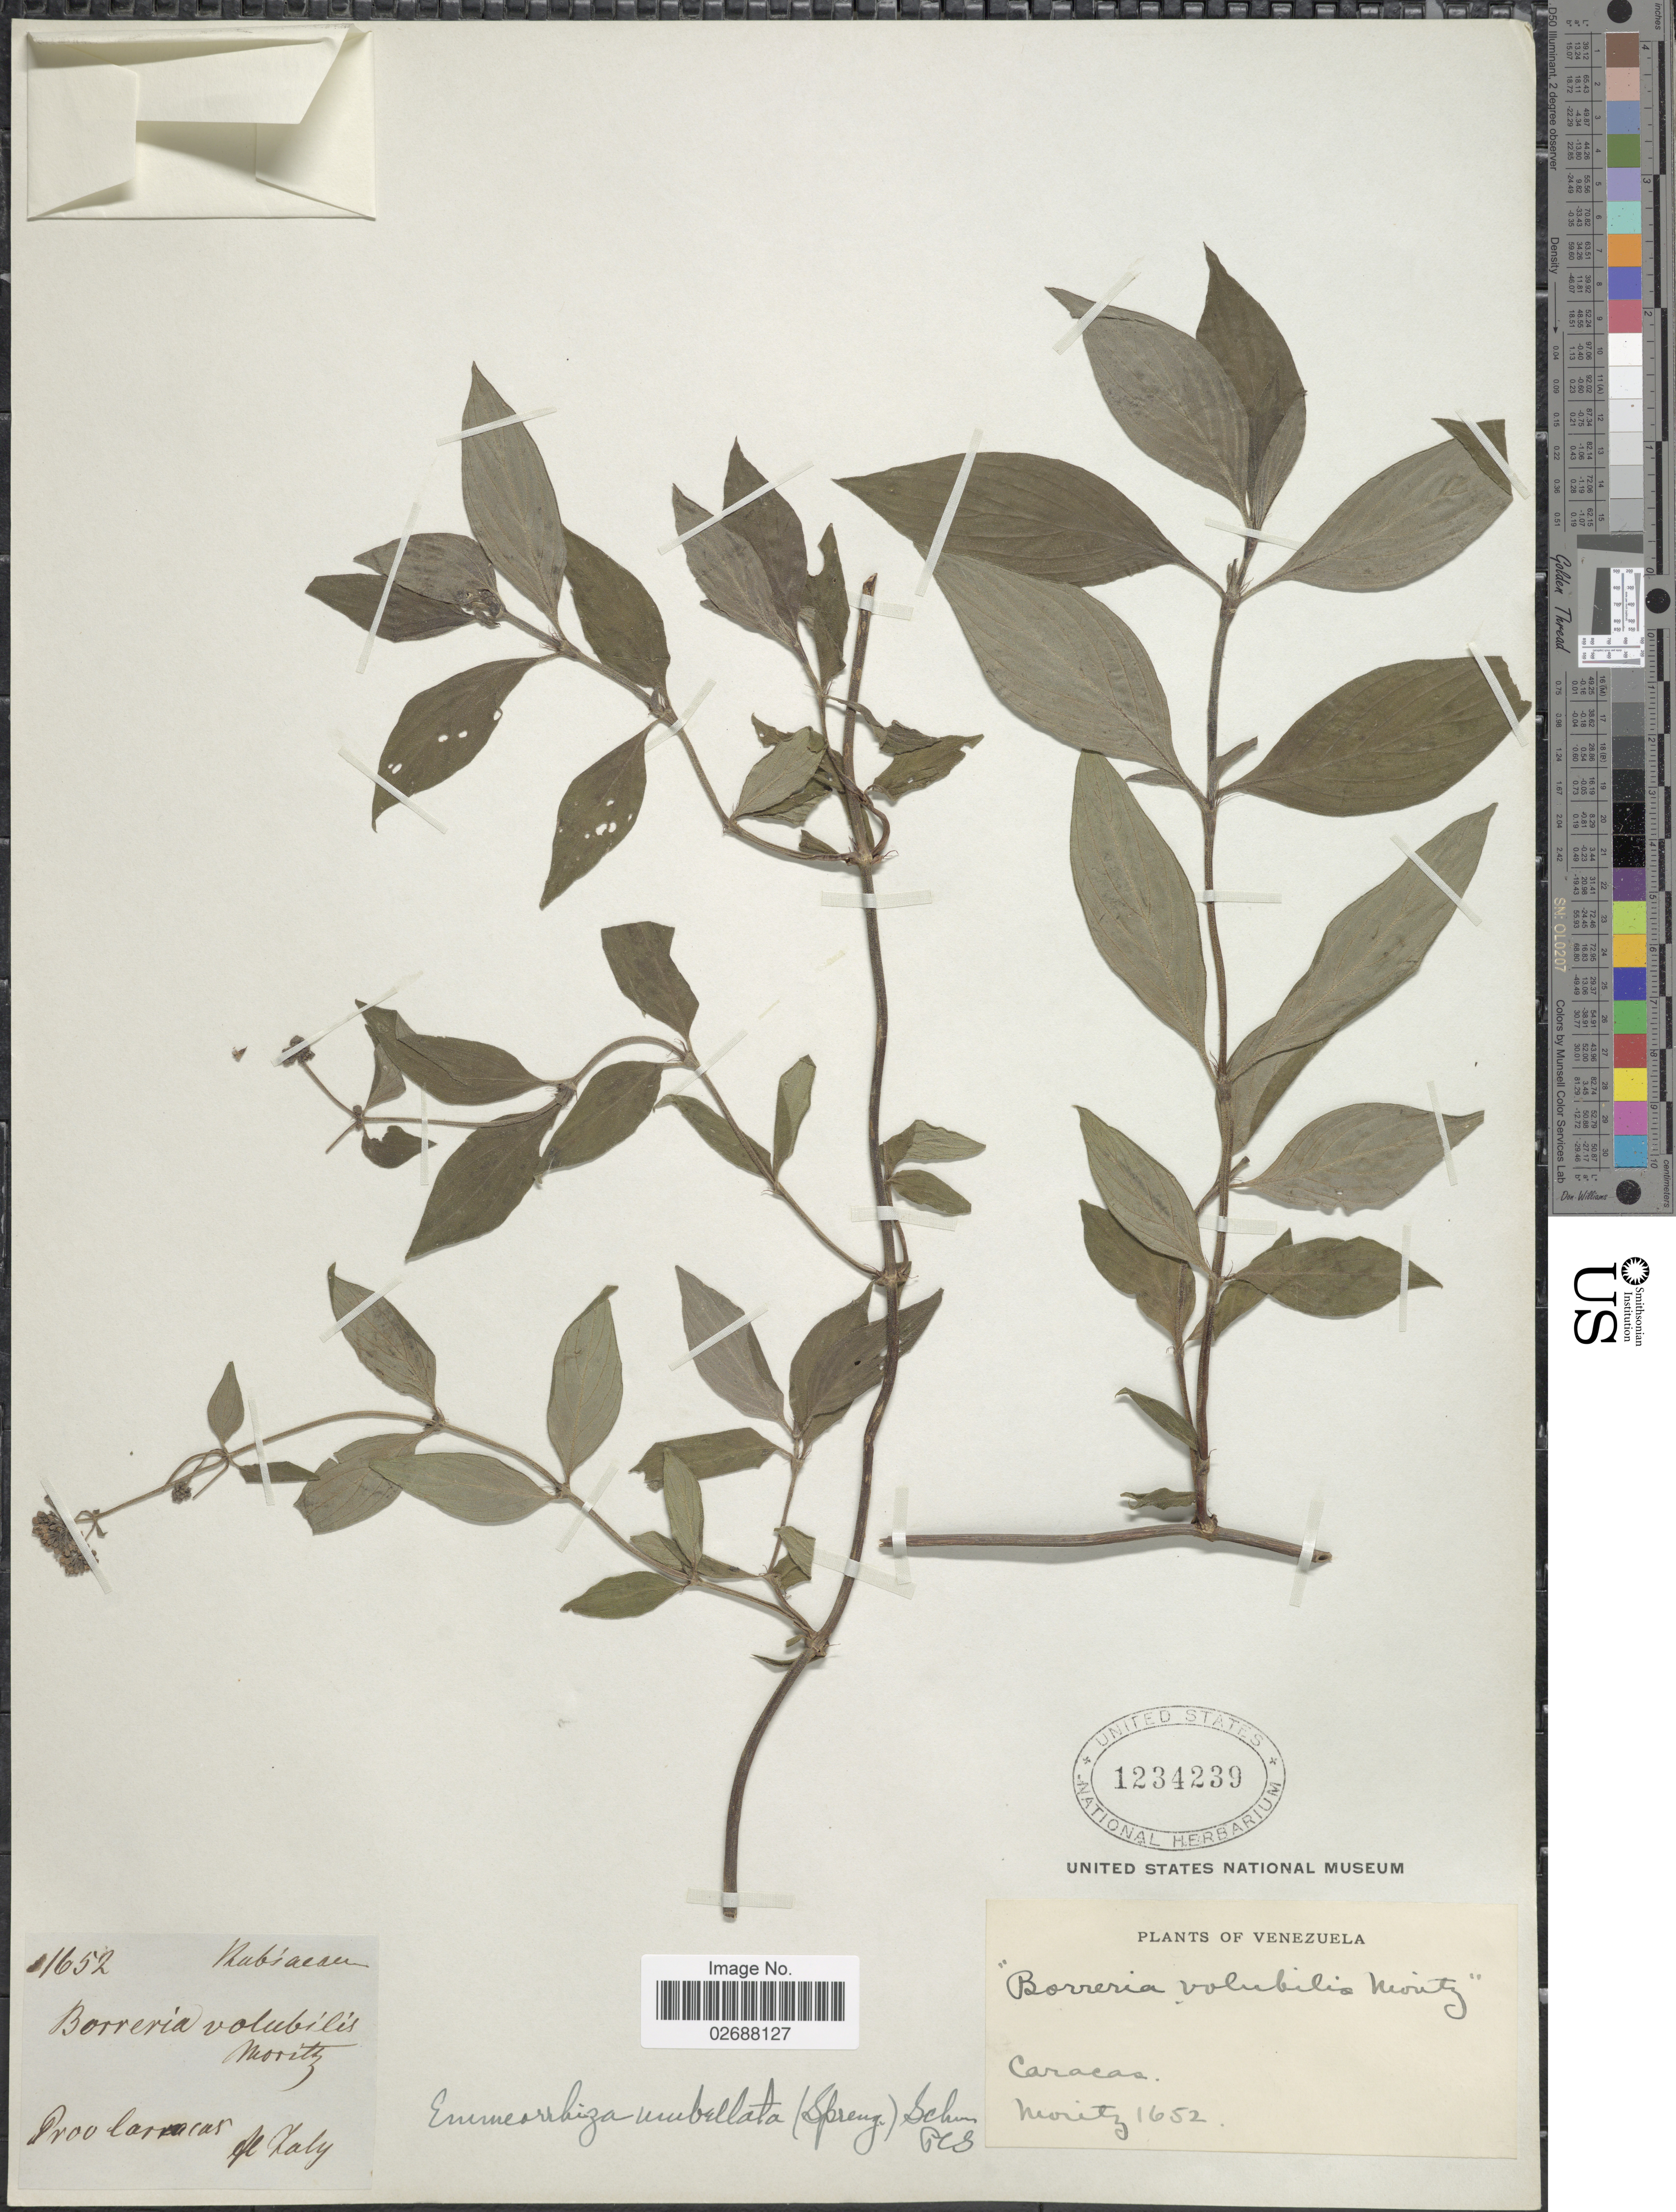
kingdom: Plantae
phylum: Tracheophyta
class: Magnoliopsida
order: Gentianales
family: Rubiaceae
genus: Emmeorhiza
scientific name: Emmeorhiza umbellata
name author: (Spreng.) K. Schum.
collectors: Moritz, --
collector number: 1652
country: Venezuela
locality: Prov. Caracas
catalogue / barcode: US 1234239